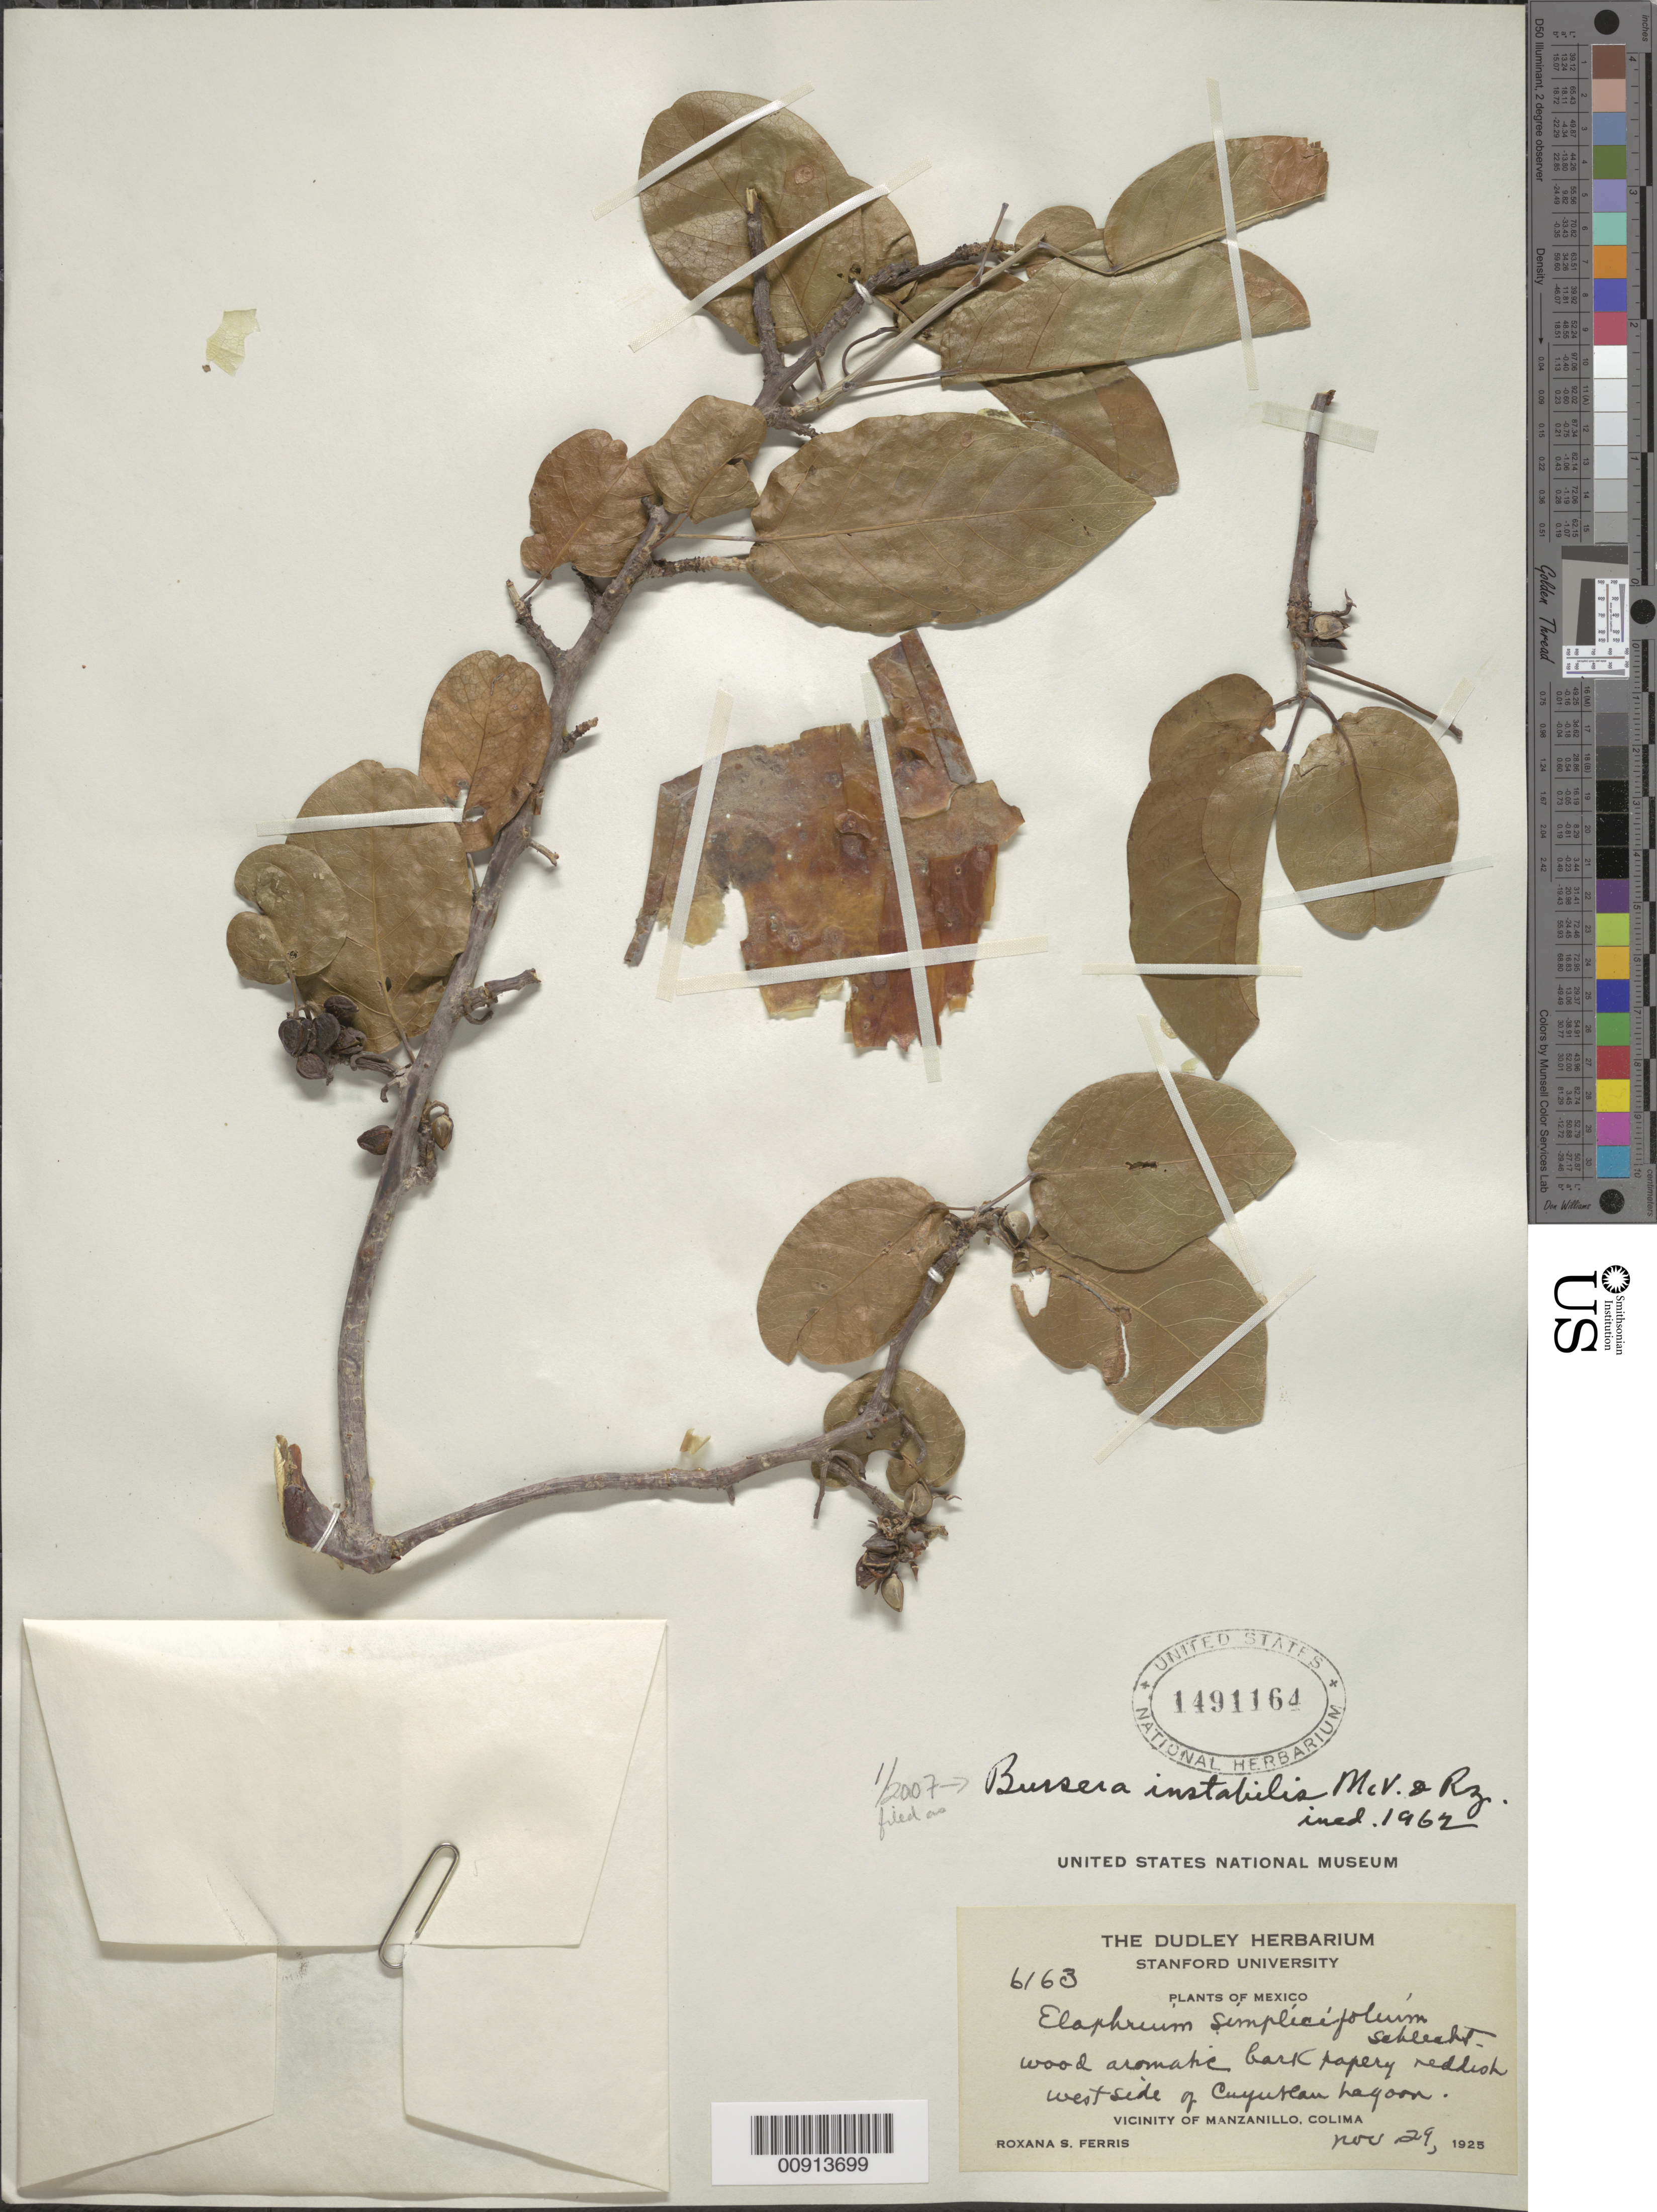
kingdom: Plantae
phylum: Tracheophyta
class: Magnoliopsida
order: Sapindales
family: Burseraceae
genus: Bursera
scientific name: Bursera instabilis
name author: McVaugh & Rzed.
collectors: R. S. Ferris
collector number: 6163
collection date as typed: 29 Nov 1925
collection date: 1925-11-29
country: Mexico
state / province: Colima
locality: West side of Cuyutlan Lagoon. Vicinity of Manzanillo, Colima.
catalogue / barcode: US 1491164